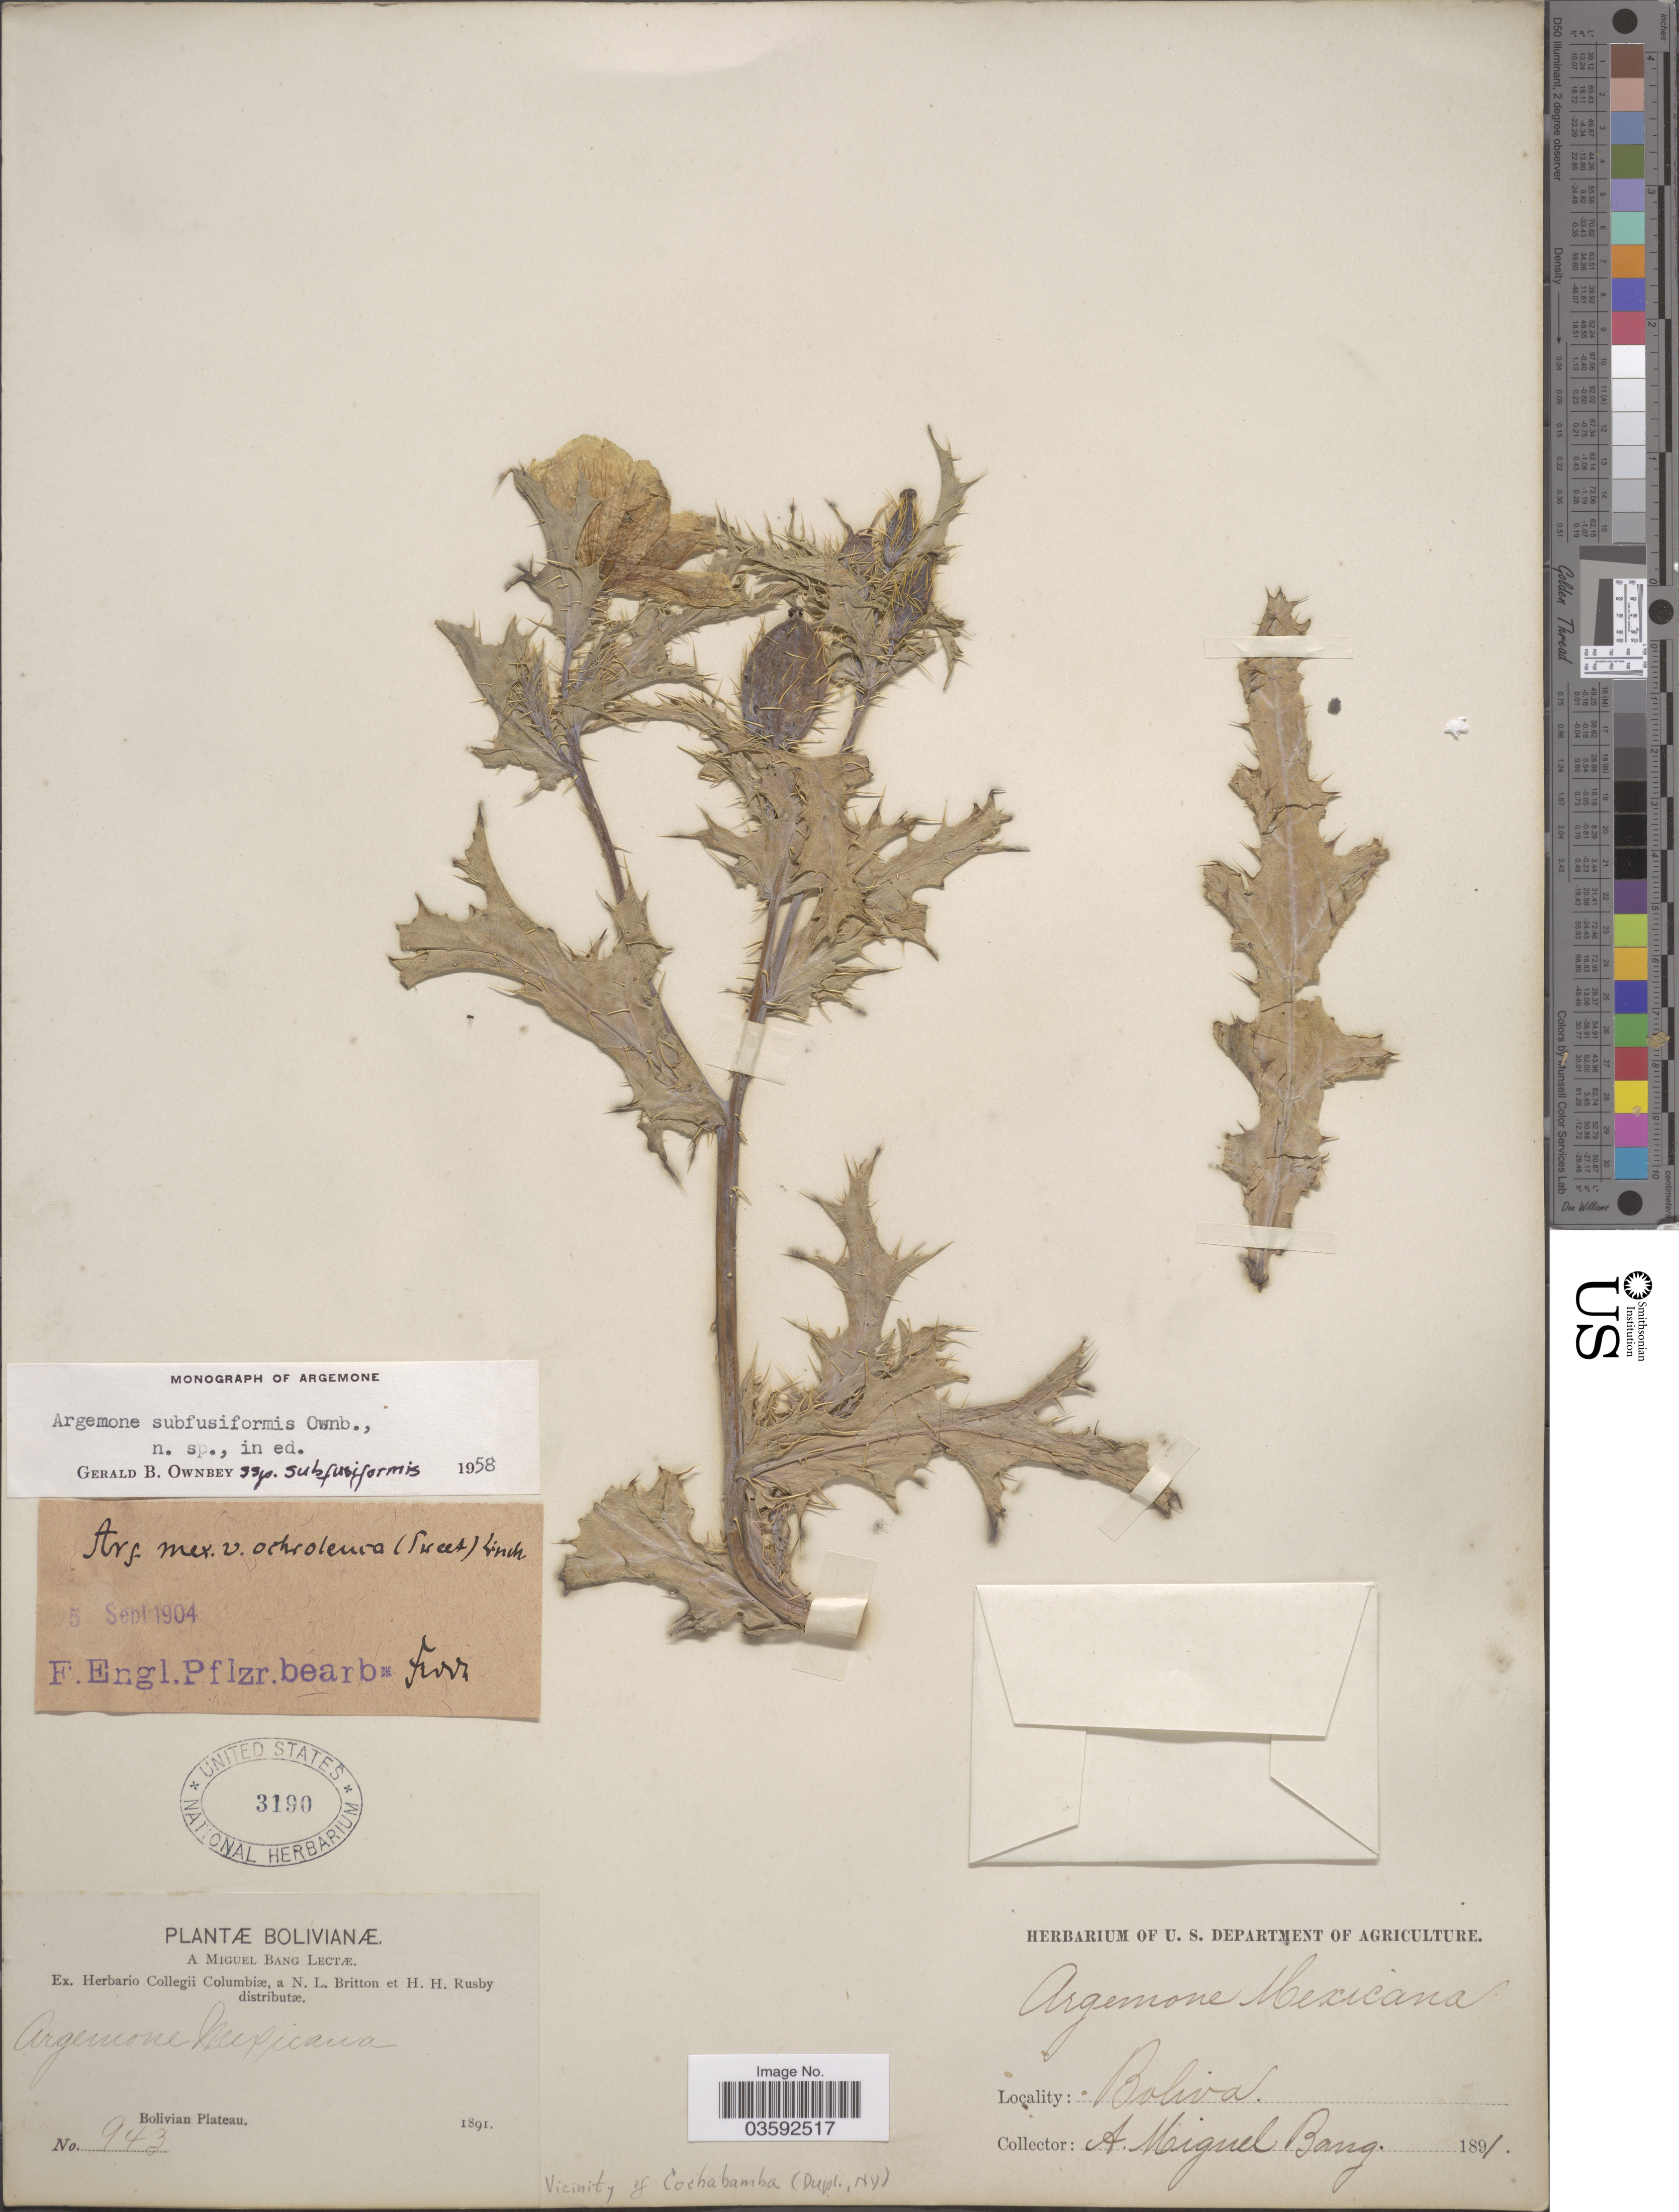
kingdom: Plantae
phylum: Tracheophyta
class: Magnoliopsida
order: Ranunculales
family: Papaveraceae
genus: Argemone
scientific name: Argemone subfusiformis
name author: G.B. Ownbey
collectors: M. Bang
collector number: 943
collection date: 1891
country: Bolivia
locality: Bolivian Plateau.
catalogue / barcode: US 3190